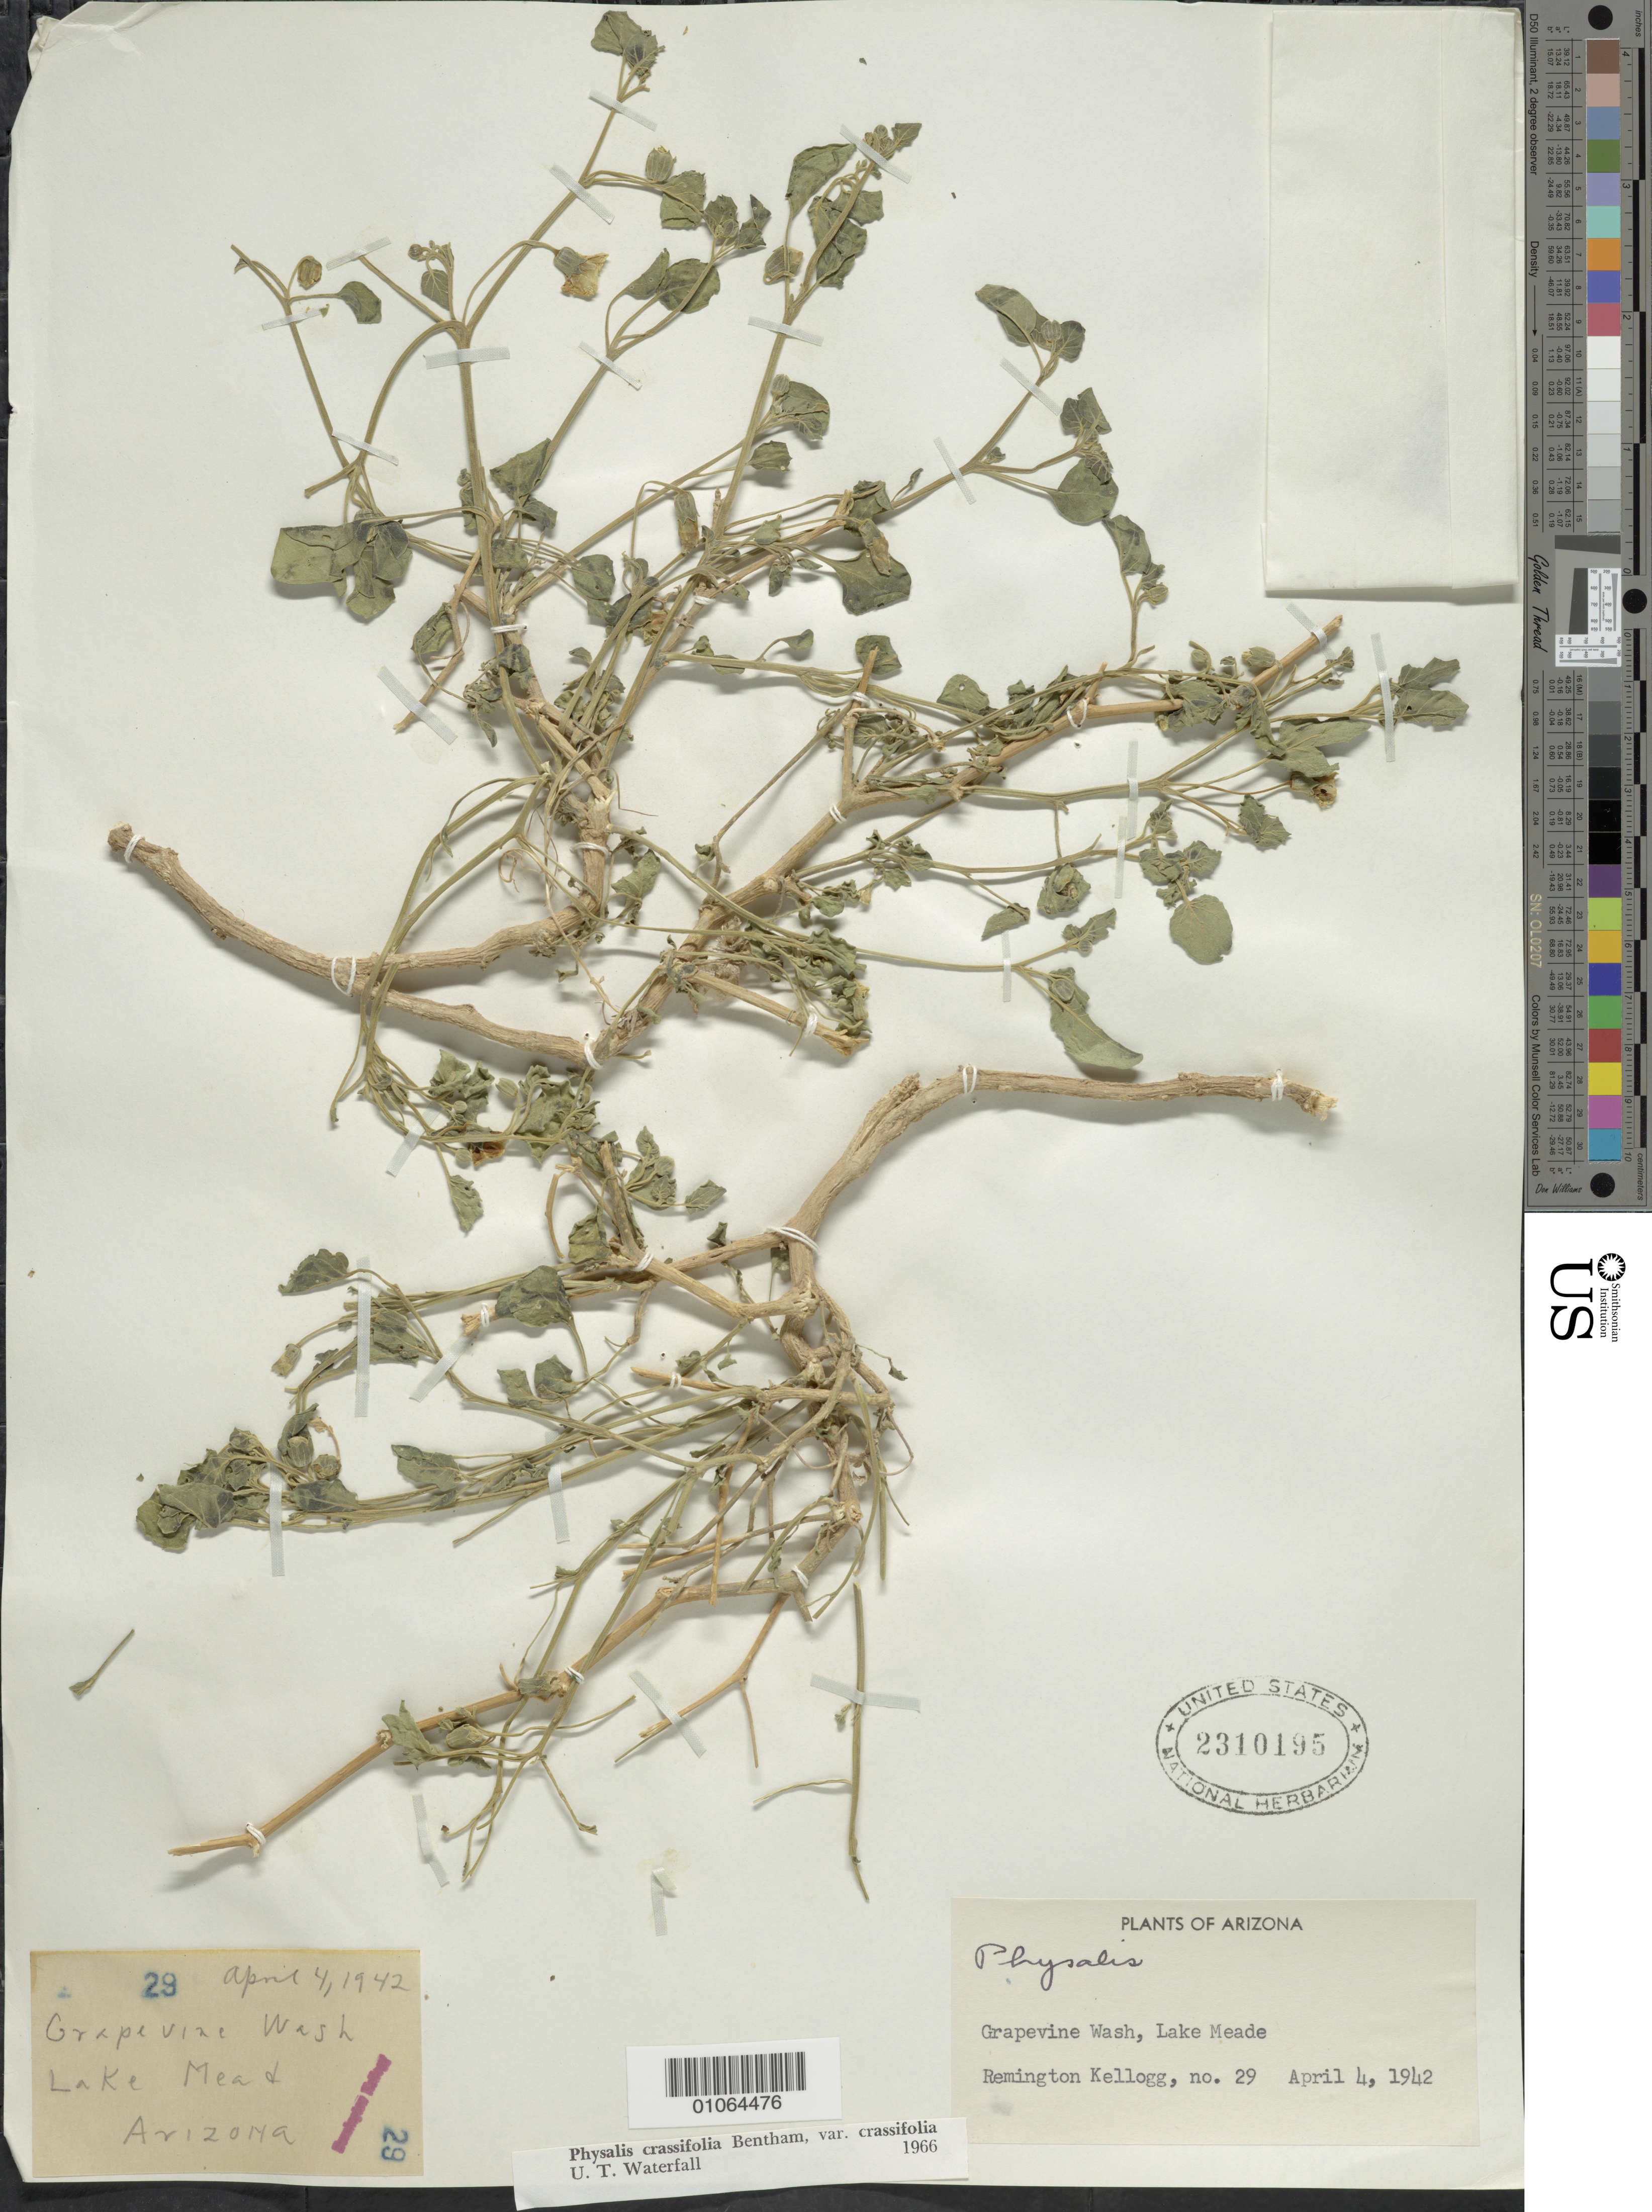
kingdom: Plantae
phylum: Tracheophyta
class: Magnoliopsida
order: Solanales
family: Solanaceae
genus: Physalis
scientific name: Physalis crassifolia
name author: Benth.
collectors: R. Kellogg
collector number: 29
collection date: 1942-04-04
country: United States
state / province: Arizona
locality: Grapevine Wash, Lake Meade.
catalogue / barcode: US 2310195